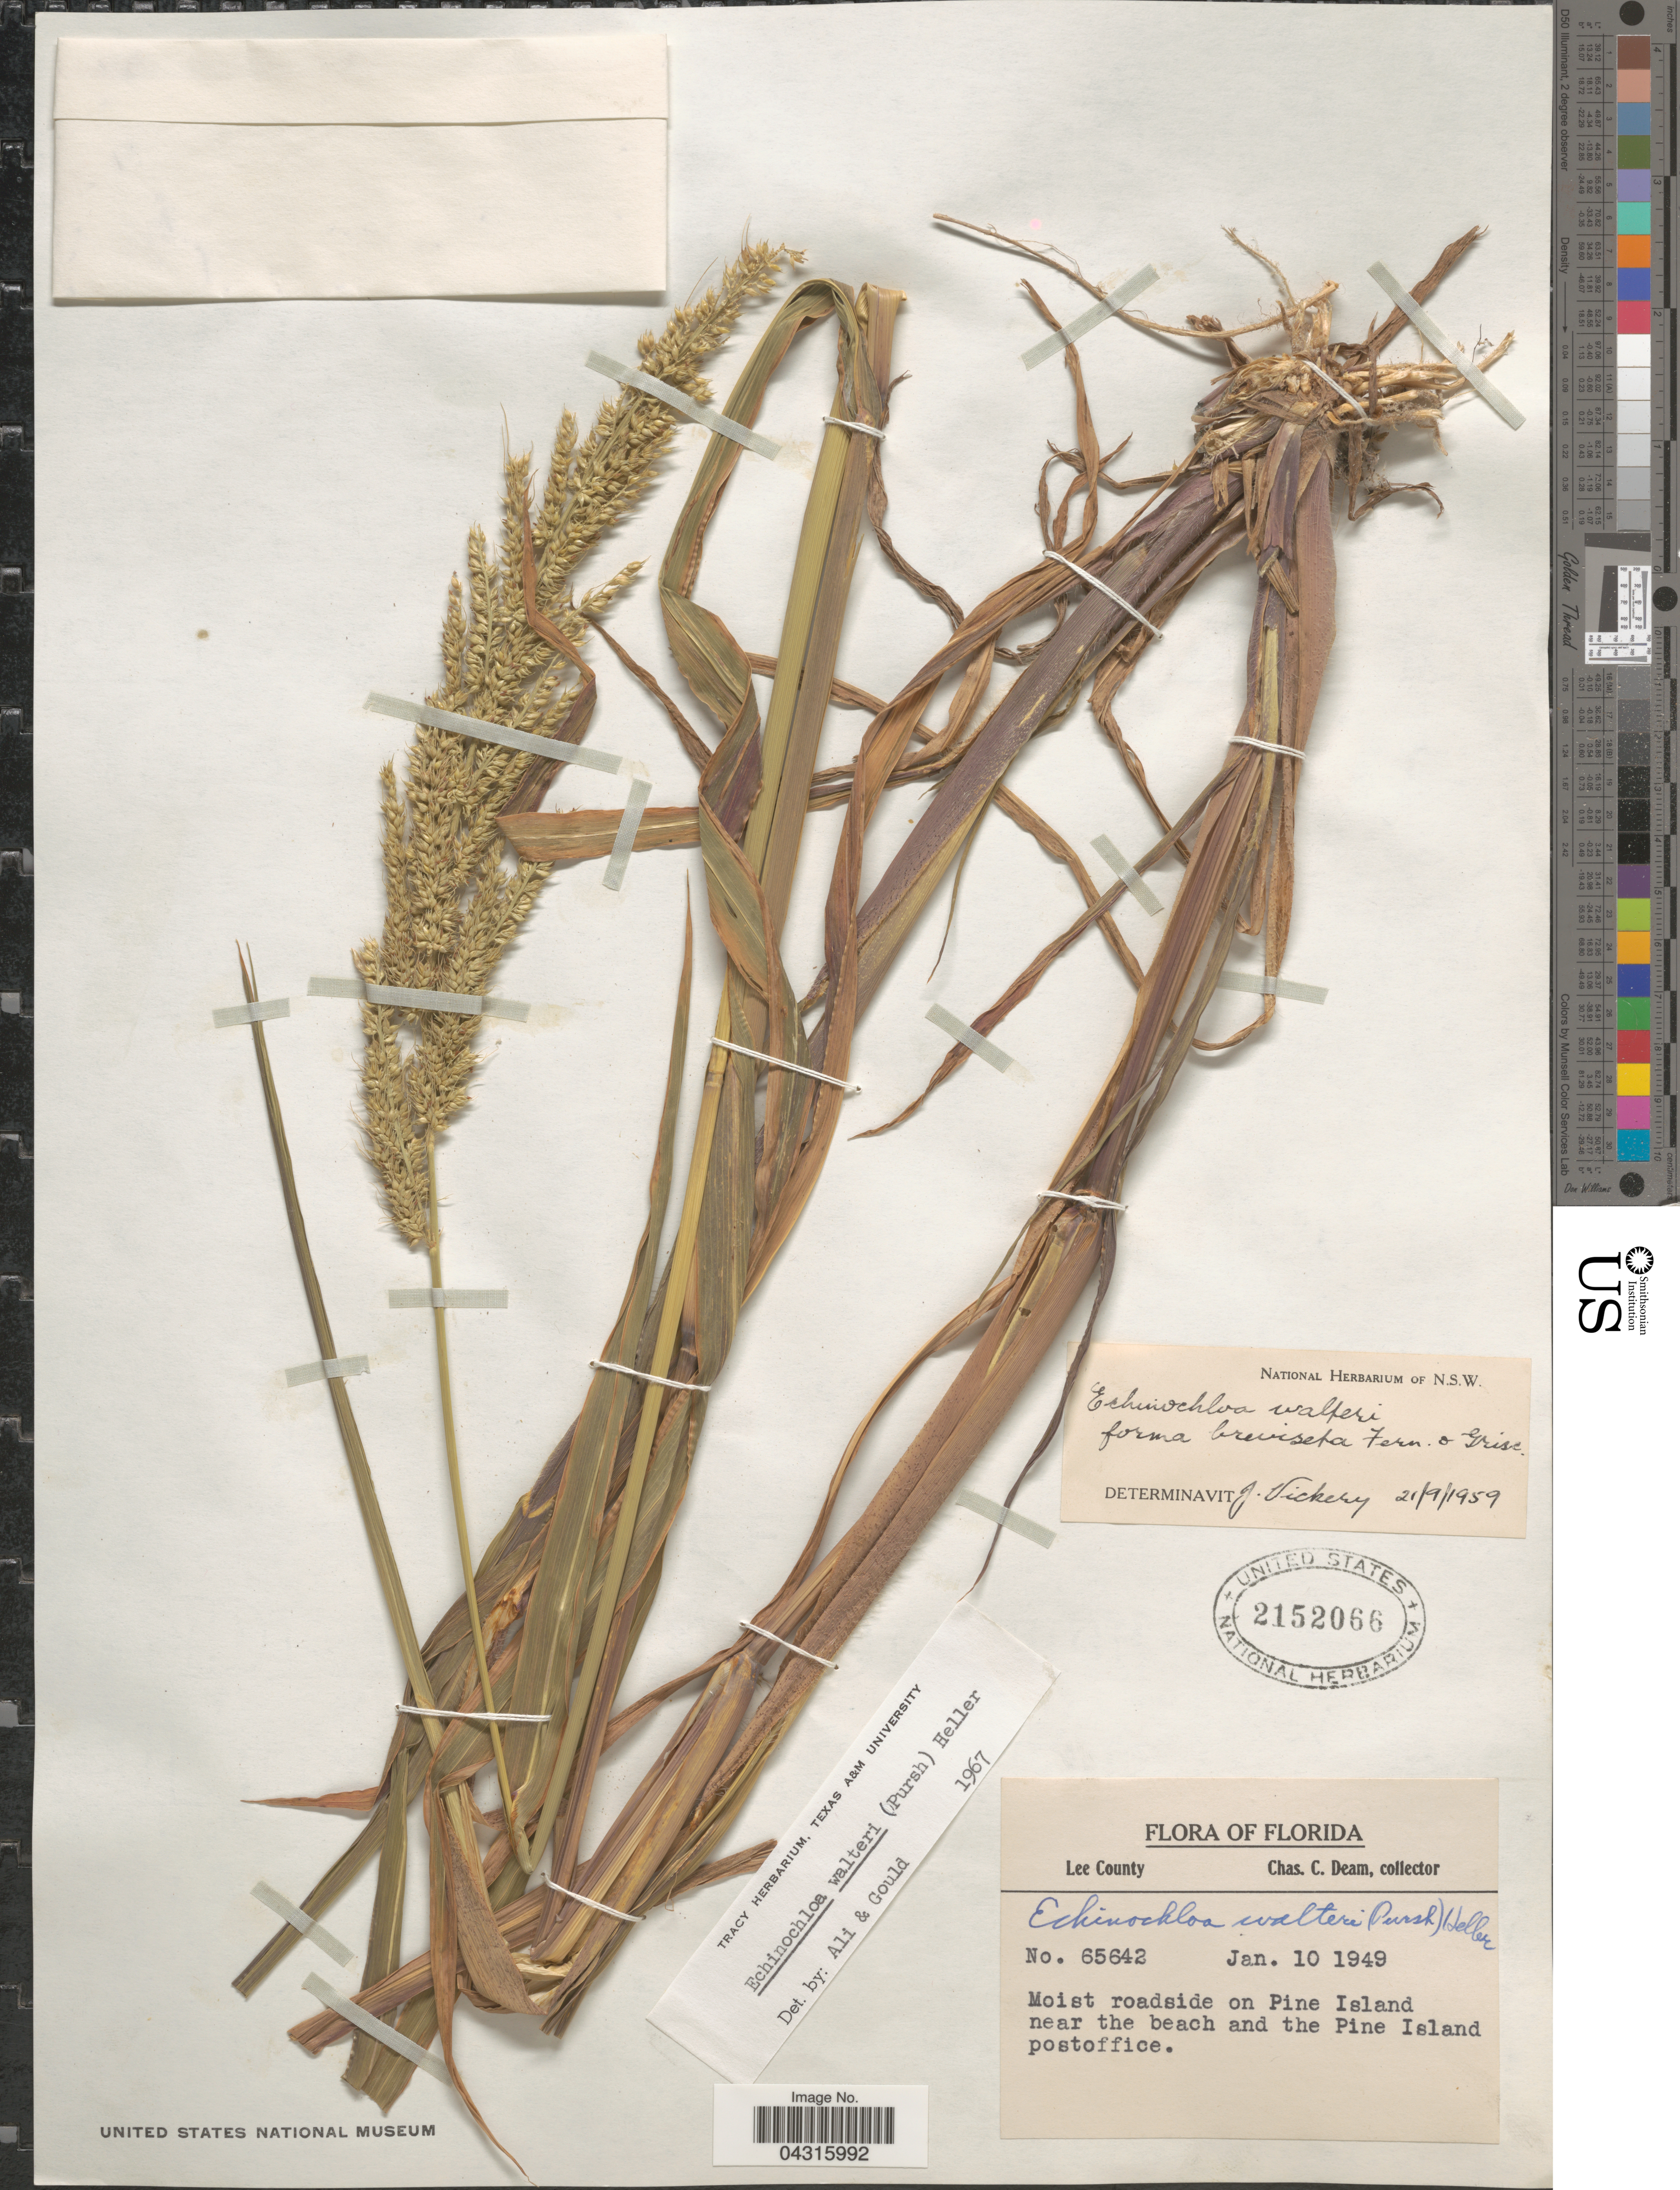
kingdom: Plantae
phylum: Tracheophyta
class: Liliopsida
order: Poales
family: Poaceae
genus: Echinochloa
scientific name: Echinochloa walteri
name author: (Pursh) A. Heller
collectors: C. C. Deam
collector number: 65642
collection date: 1949-01-10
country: United States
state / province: Florida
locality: Lee County. Moist roadside on Pine Island near the beach and the Pine Island postoffice.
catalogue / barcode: US 2152066